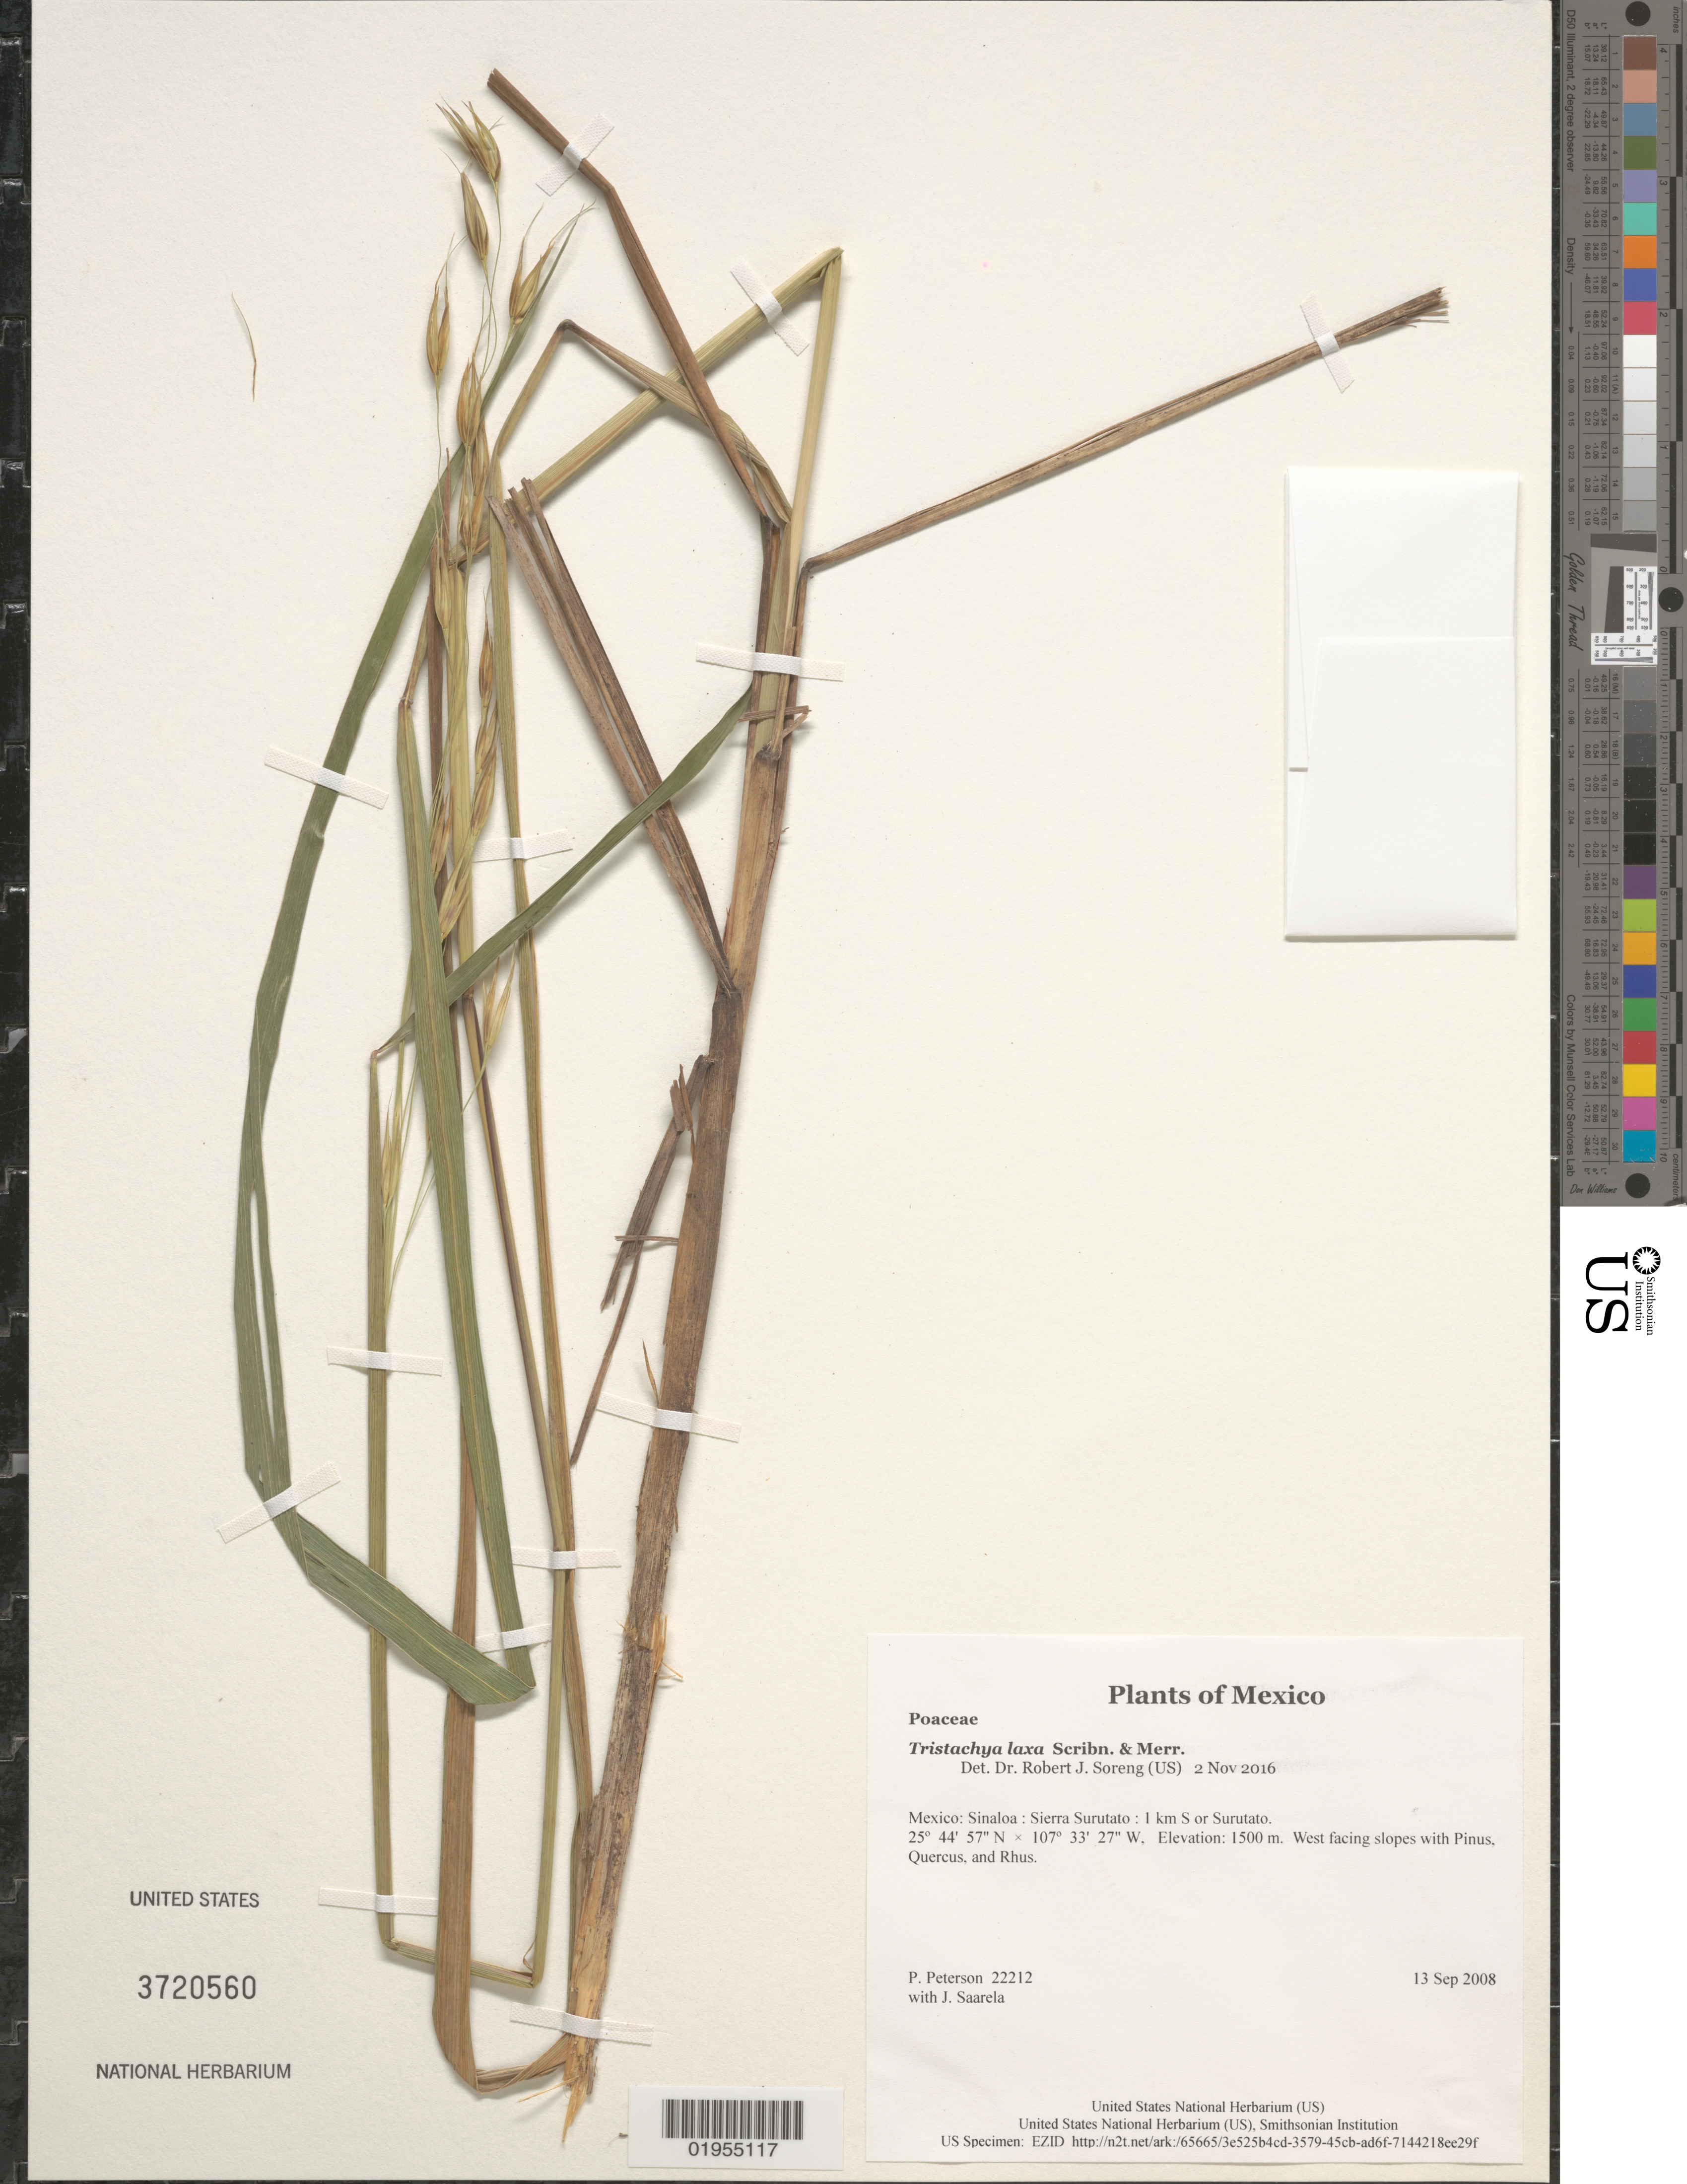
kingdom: Plantae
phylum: Tracheophyta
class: Liliopsida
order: Poales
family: Poaceae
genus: Tristachya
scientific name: Tristachya laxa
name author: Scribn. & Merr.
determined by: Soreng, Robert J., Research Associate (BOT), Smithsonian Institution - National Museum of Natural History (UNITED STATES)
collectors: P. M. Peterson & J. Saarela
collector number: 22212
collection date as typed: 13 Sep 2008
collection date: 2008-09-13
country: Mexico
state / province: Sinaloa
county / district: Sierra Surutato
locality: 1 km S or Surutato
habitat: West facing slopes with Pinus, Quercus, and Rhus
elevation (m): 1500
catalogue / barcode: US 3720560